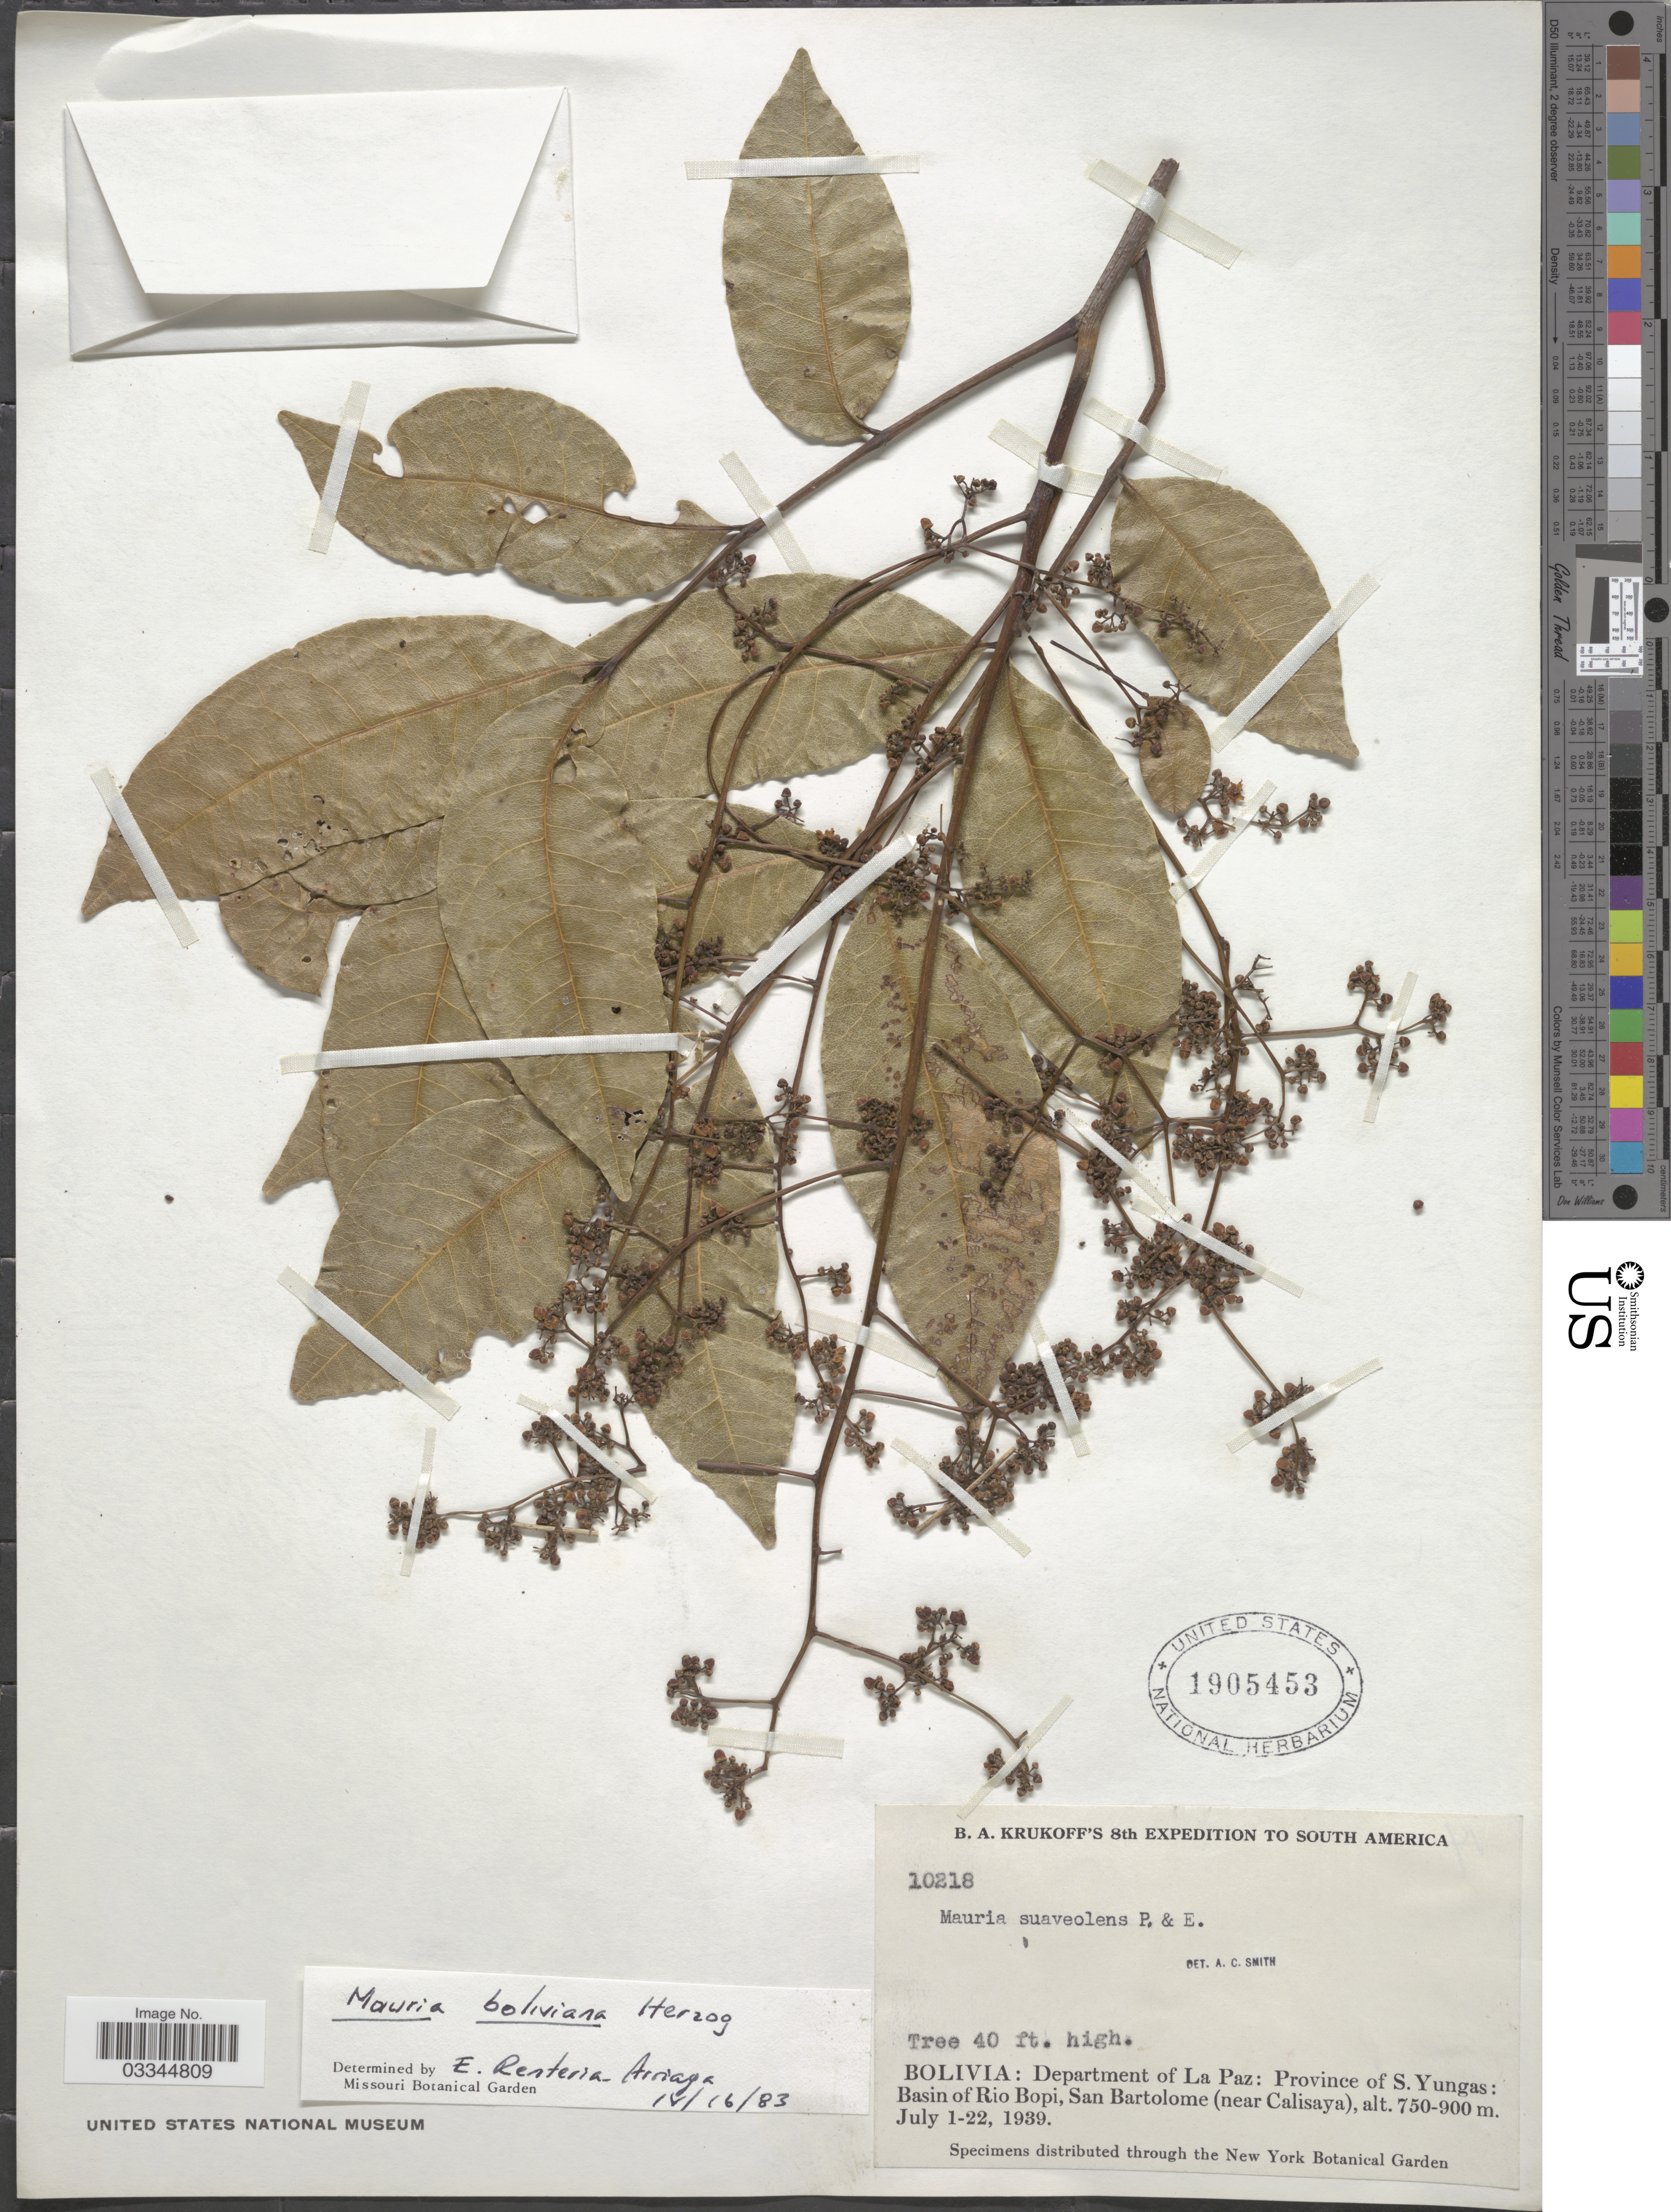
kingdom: Plantae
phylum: Tracheophyta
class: Magnoliopsida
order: Sapindales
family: Anacardiaceae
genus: Mauria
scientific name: Mauria boliviana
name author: Herzog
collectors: B. A. Krukoff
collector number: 10218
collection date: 1939-07-01/1939-07-22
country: Bolivia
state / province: La Paz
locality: Department of La Paz: Province of S. Yungas: Basin of Rio Bopi, San Bartolome (near Calisaya).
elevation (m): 750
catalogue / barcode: US 1905453